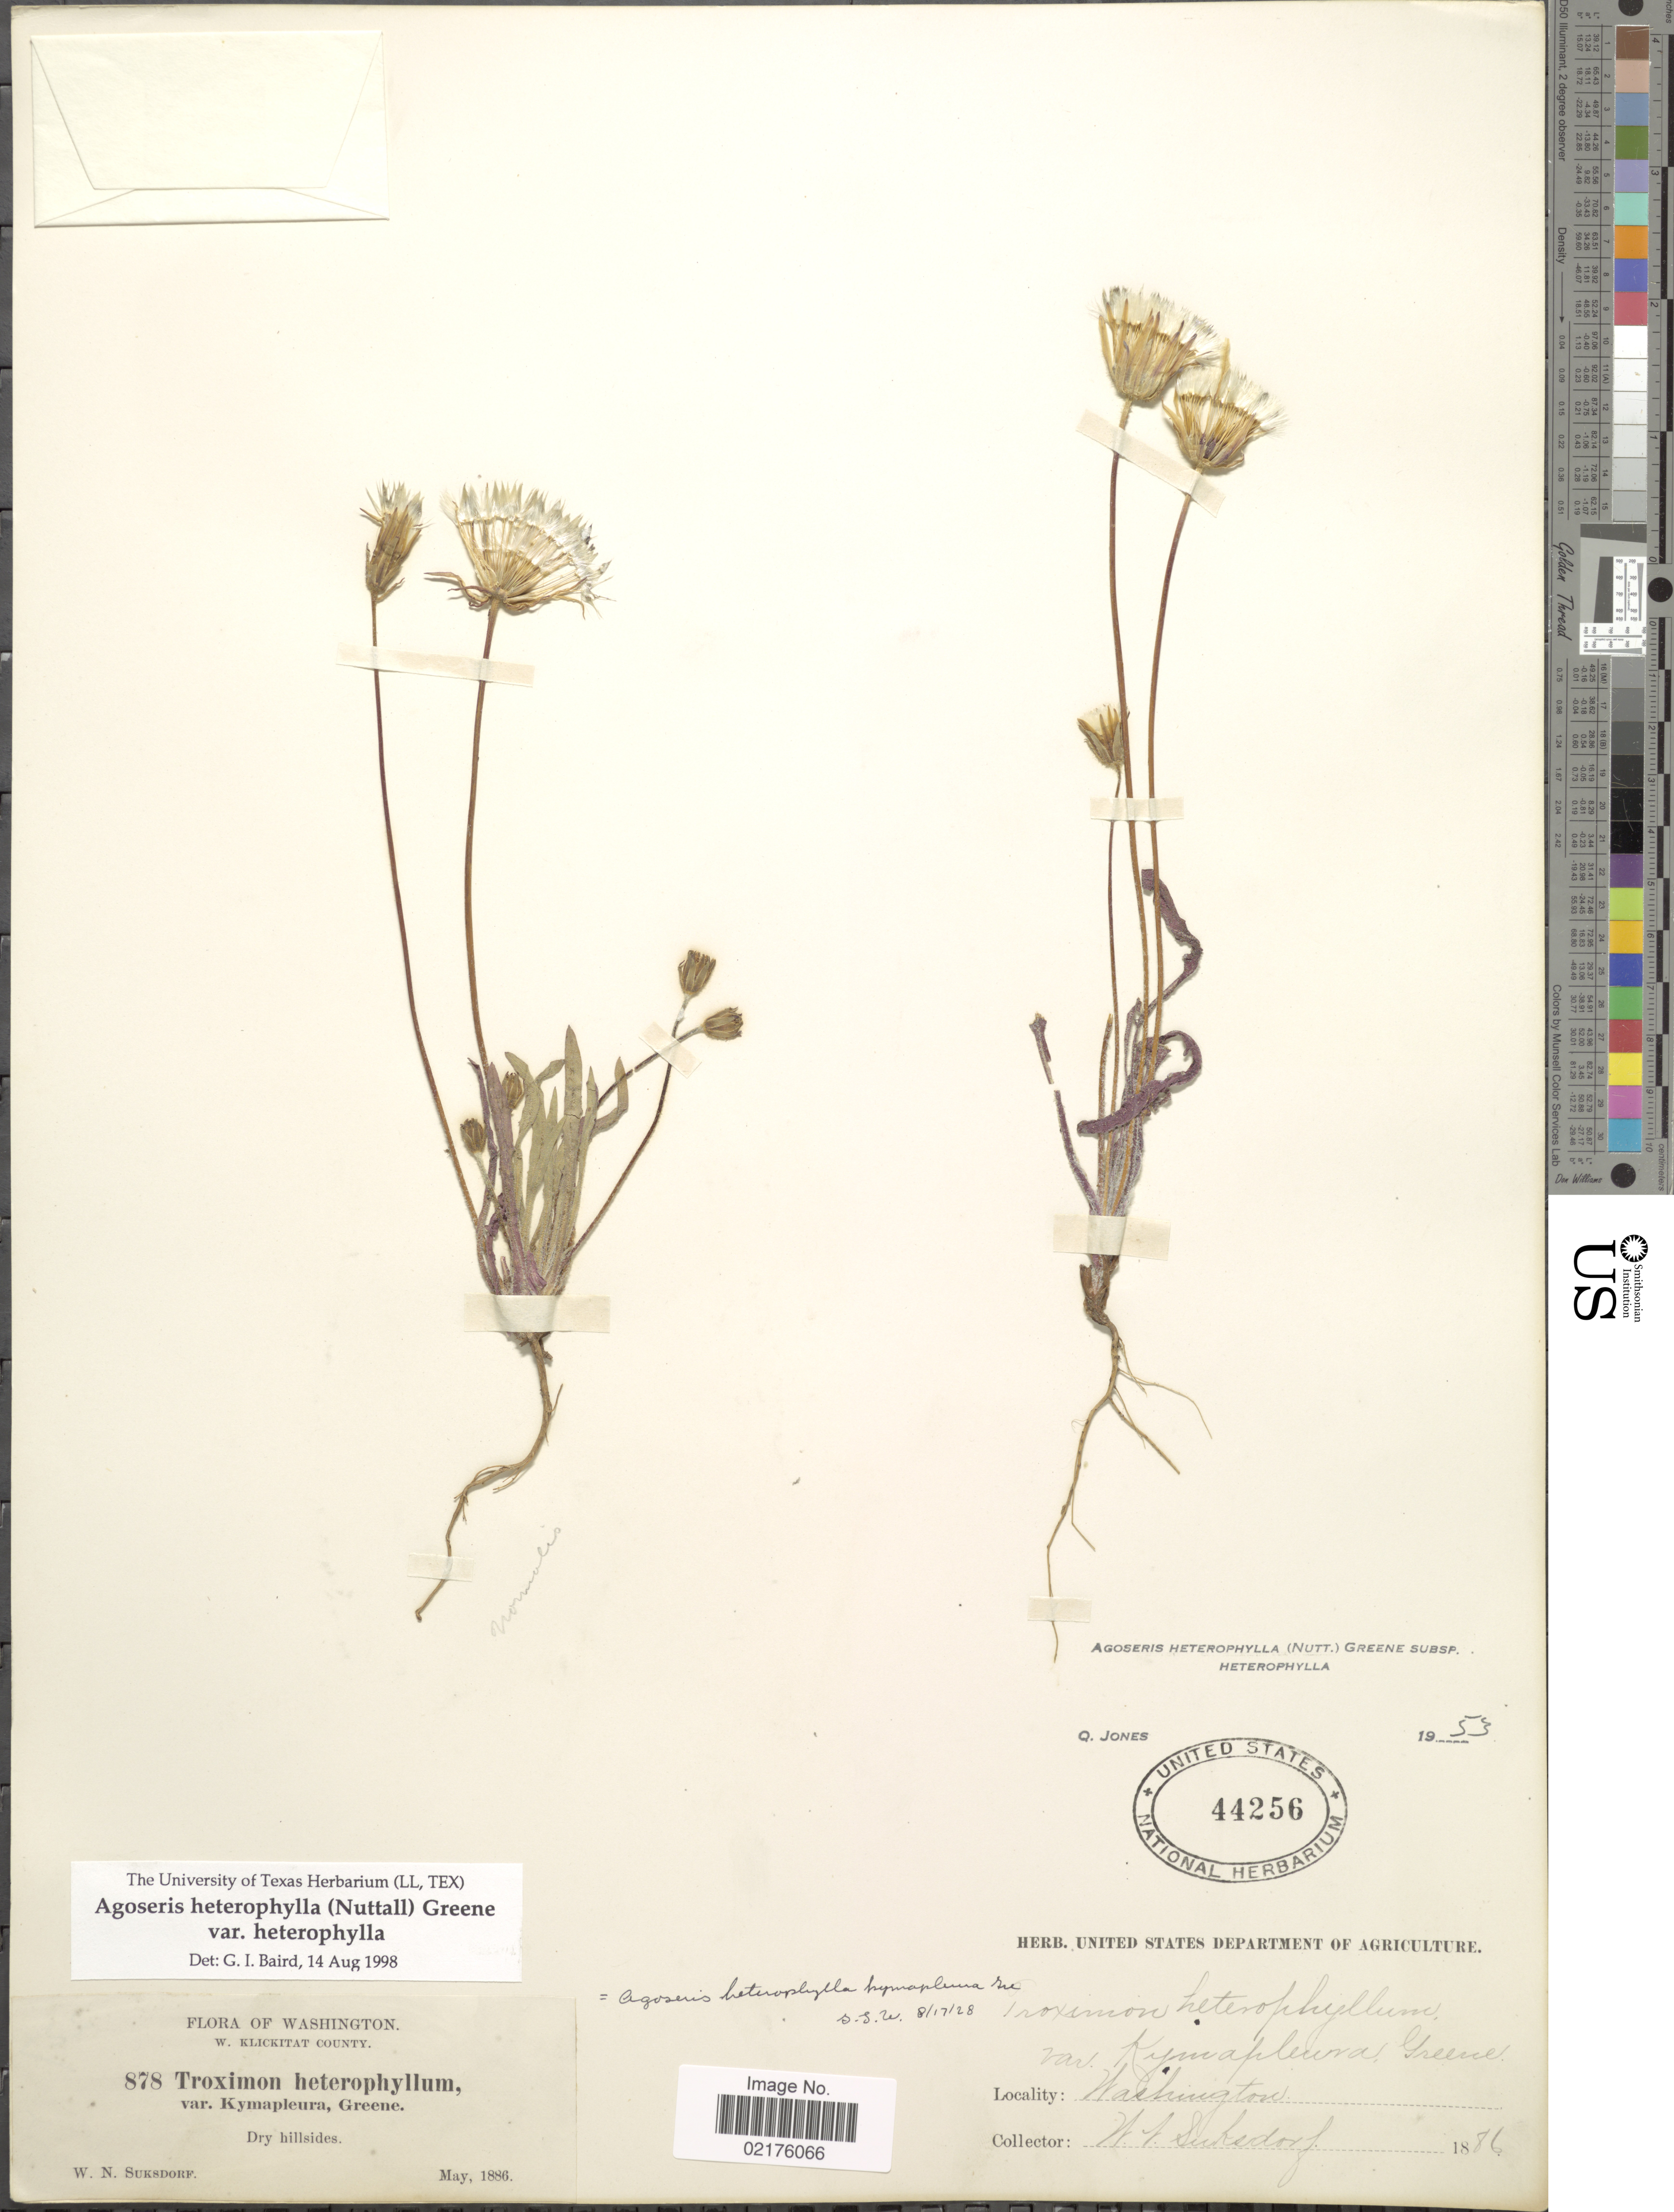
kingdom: Plantae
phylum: Tracheophyta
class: Magnoliopsida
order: Asterales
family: Asteraceae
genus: Agoseris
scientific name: Agoseris heterophylla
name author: (Nutt.) Greene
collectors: W. N. Suksdorf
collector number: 878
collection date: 1886-05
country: United States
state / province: Washington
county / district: Klickitat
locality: W. Klickitat County, Dry hillsides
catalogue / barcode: US 44256